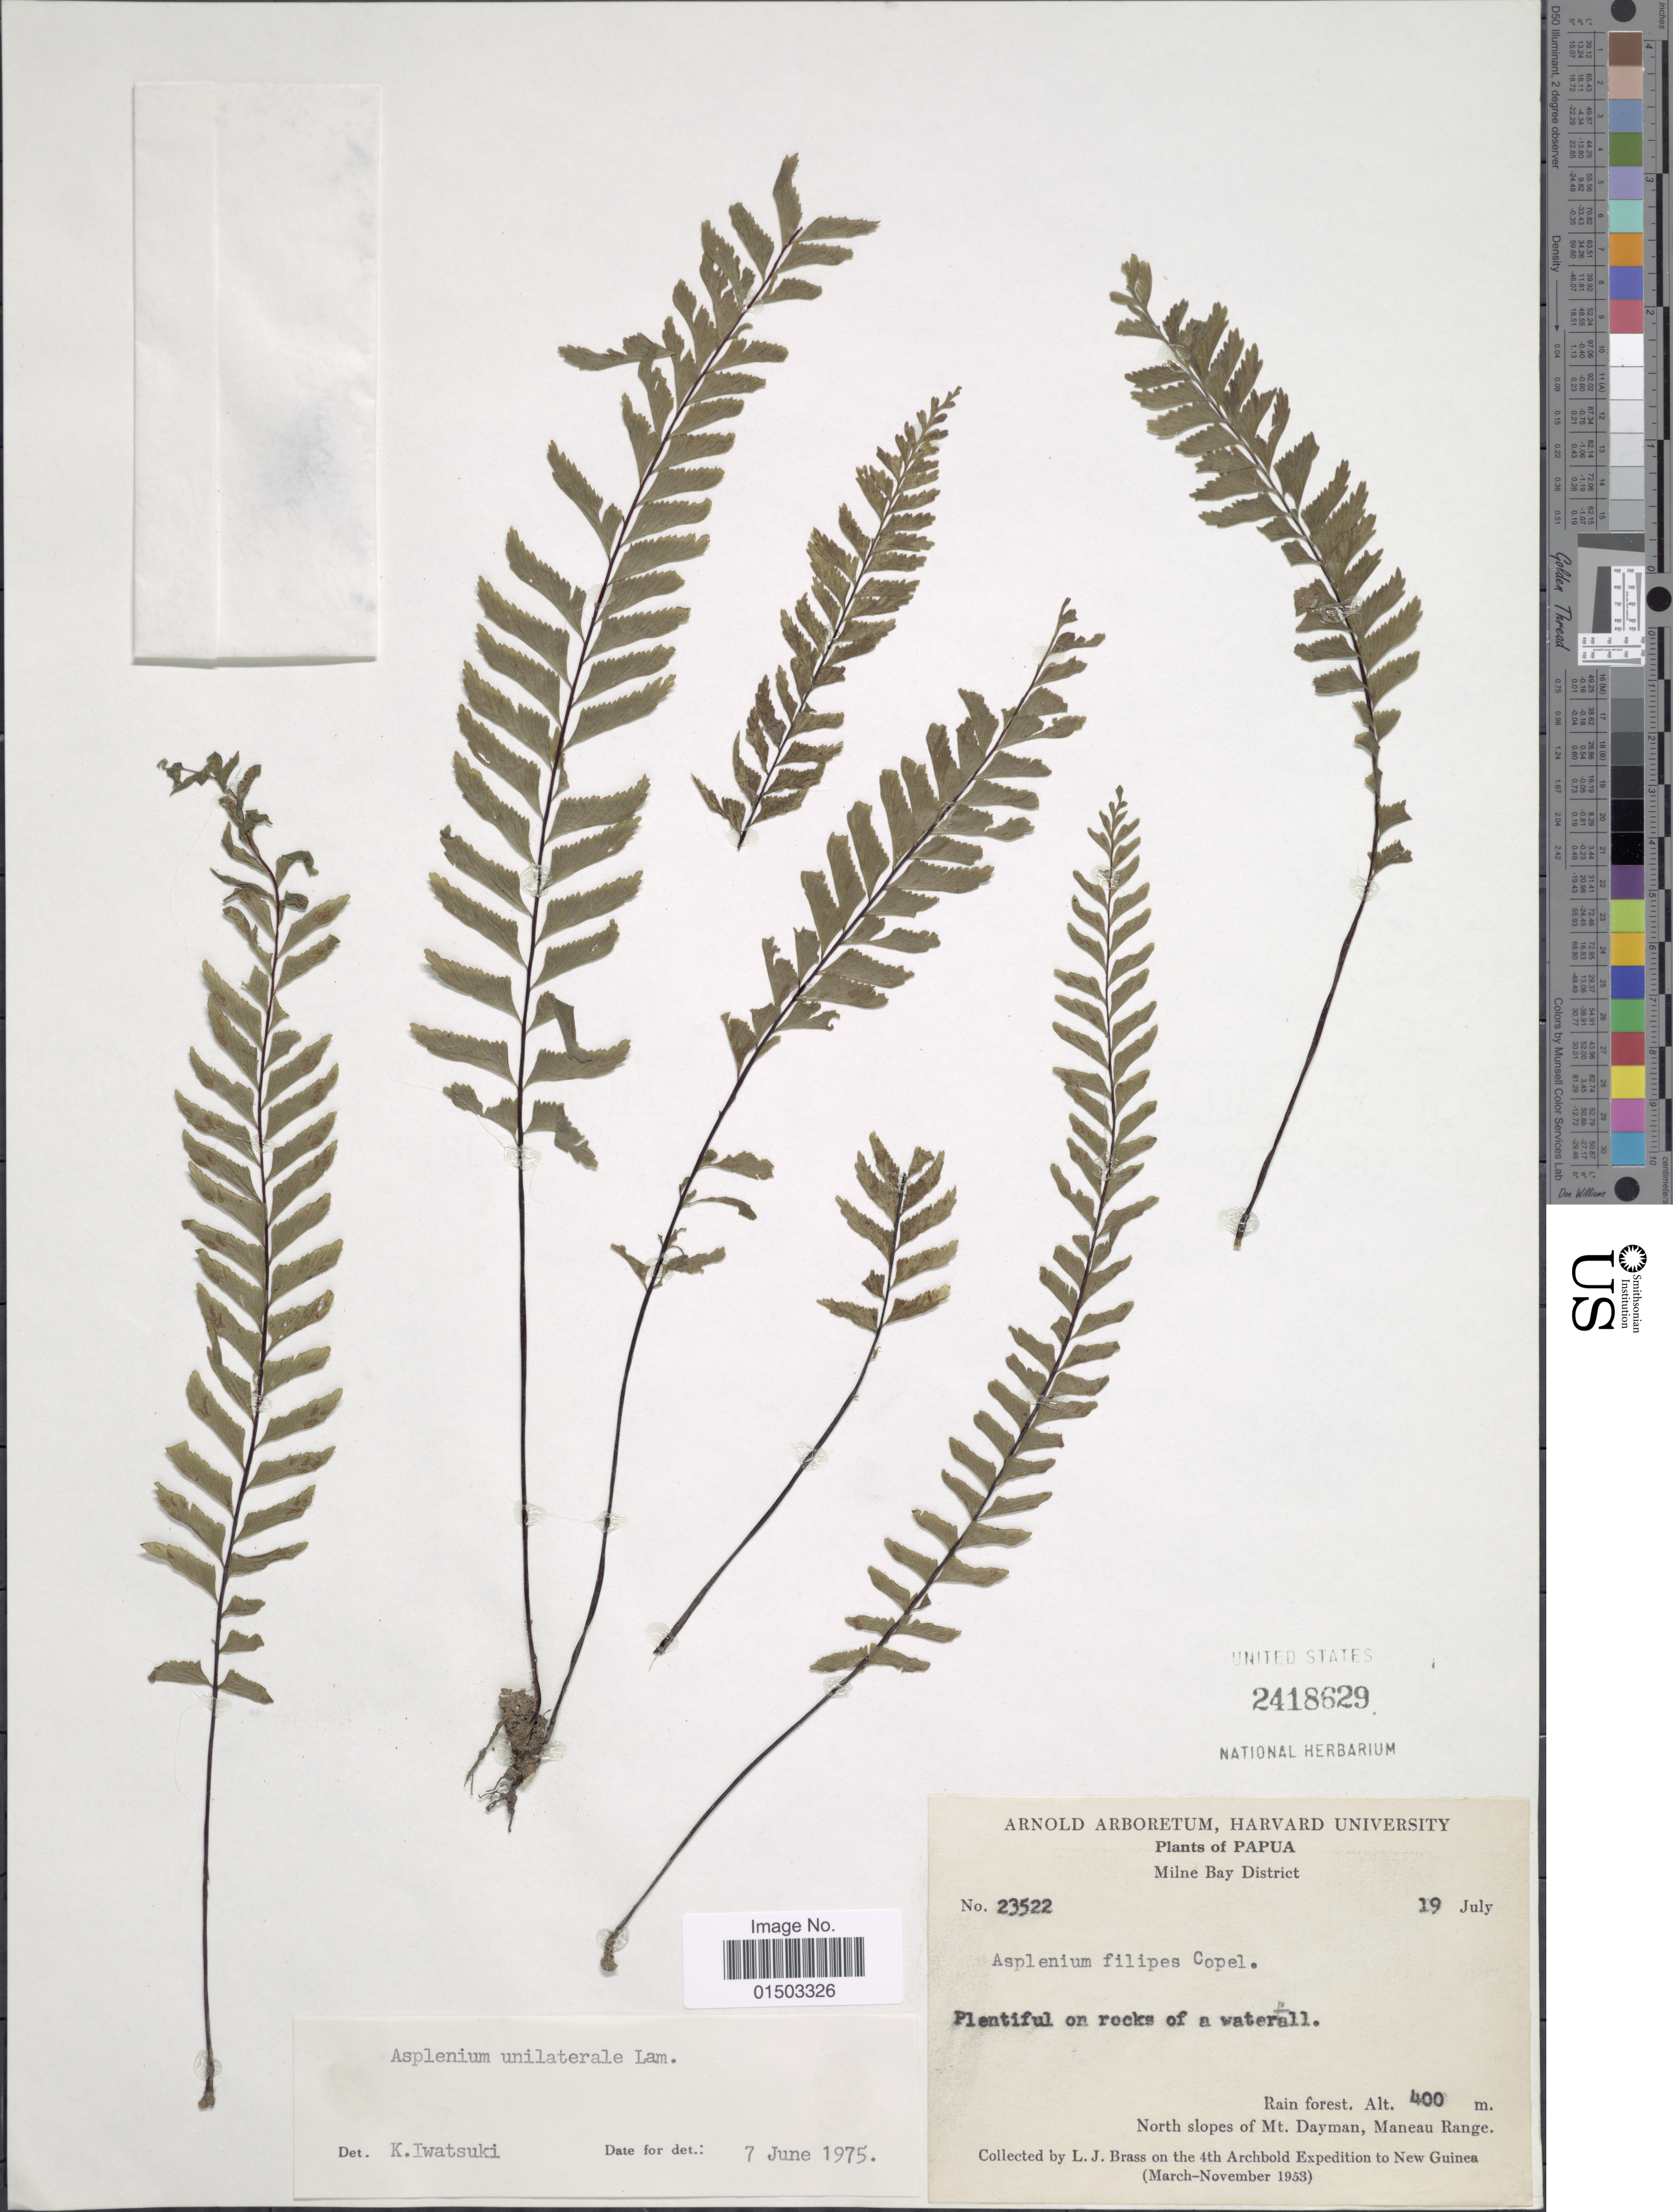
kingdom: Plantae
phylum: Tracheophyta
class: Polypodiopsida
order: Polypodiales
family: Aspleniaceae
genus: Hymenasplenium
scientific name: Hymenasplenium unilaterale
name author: (Lam.) Hayata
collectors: L. J. Brass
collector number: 23522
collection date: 1953-07-19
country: Papua New Guinea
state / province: Milne Bay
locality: Papua, Milne Bay District. North slopes of Mt. Dayman, Maneau Range.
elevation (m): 400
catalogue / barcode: US 2418629